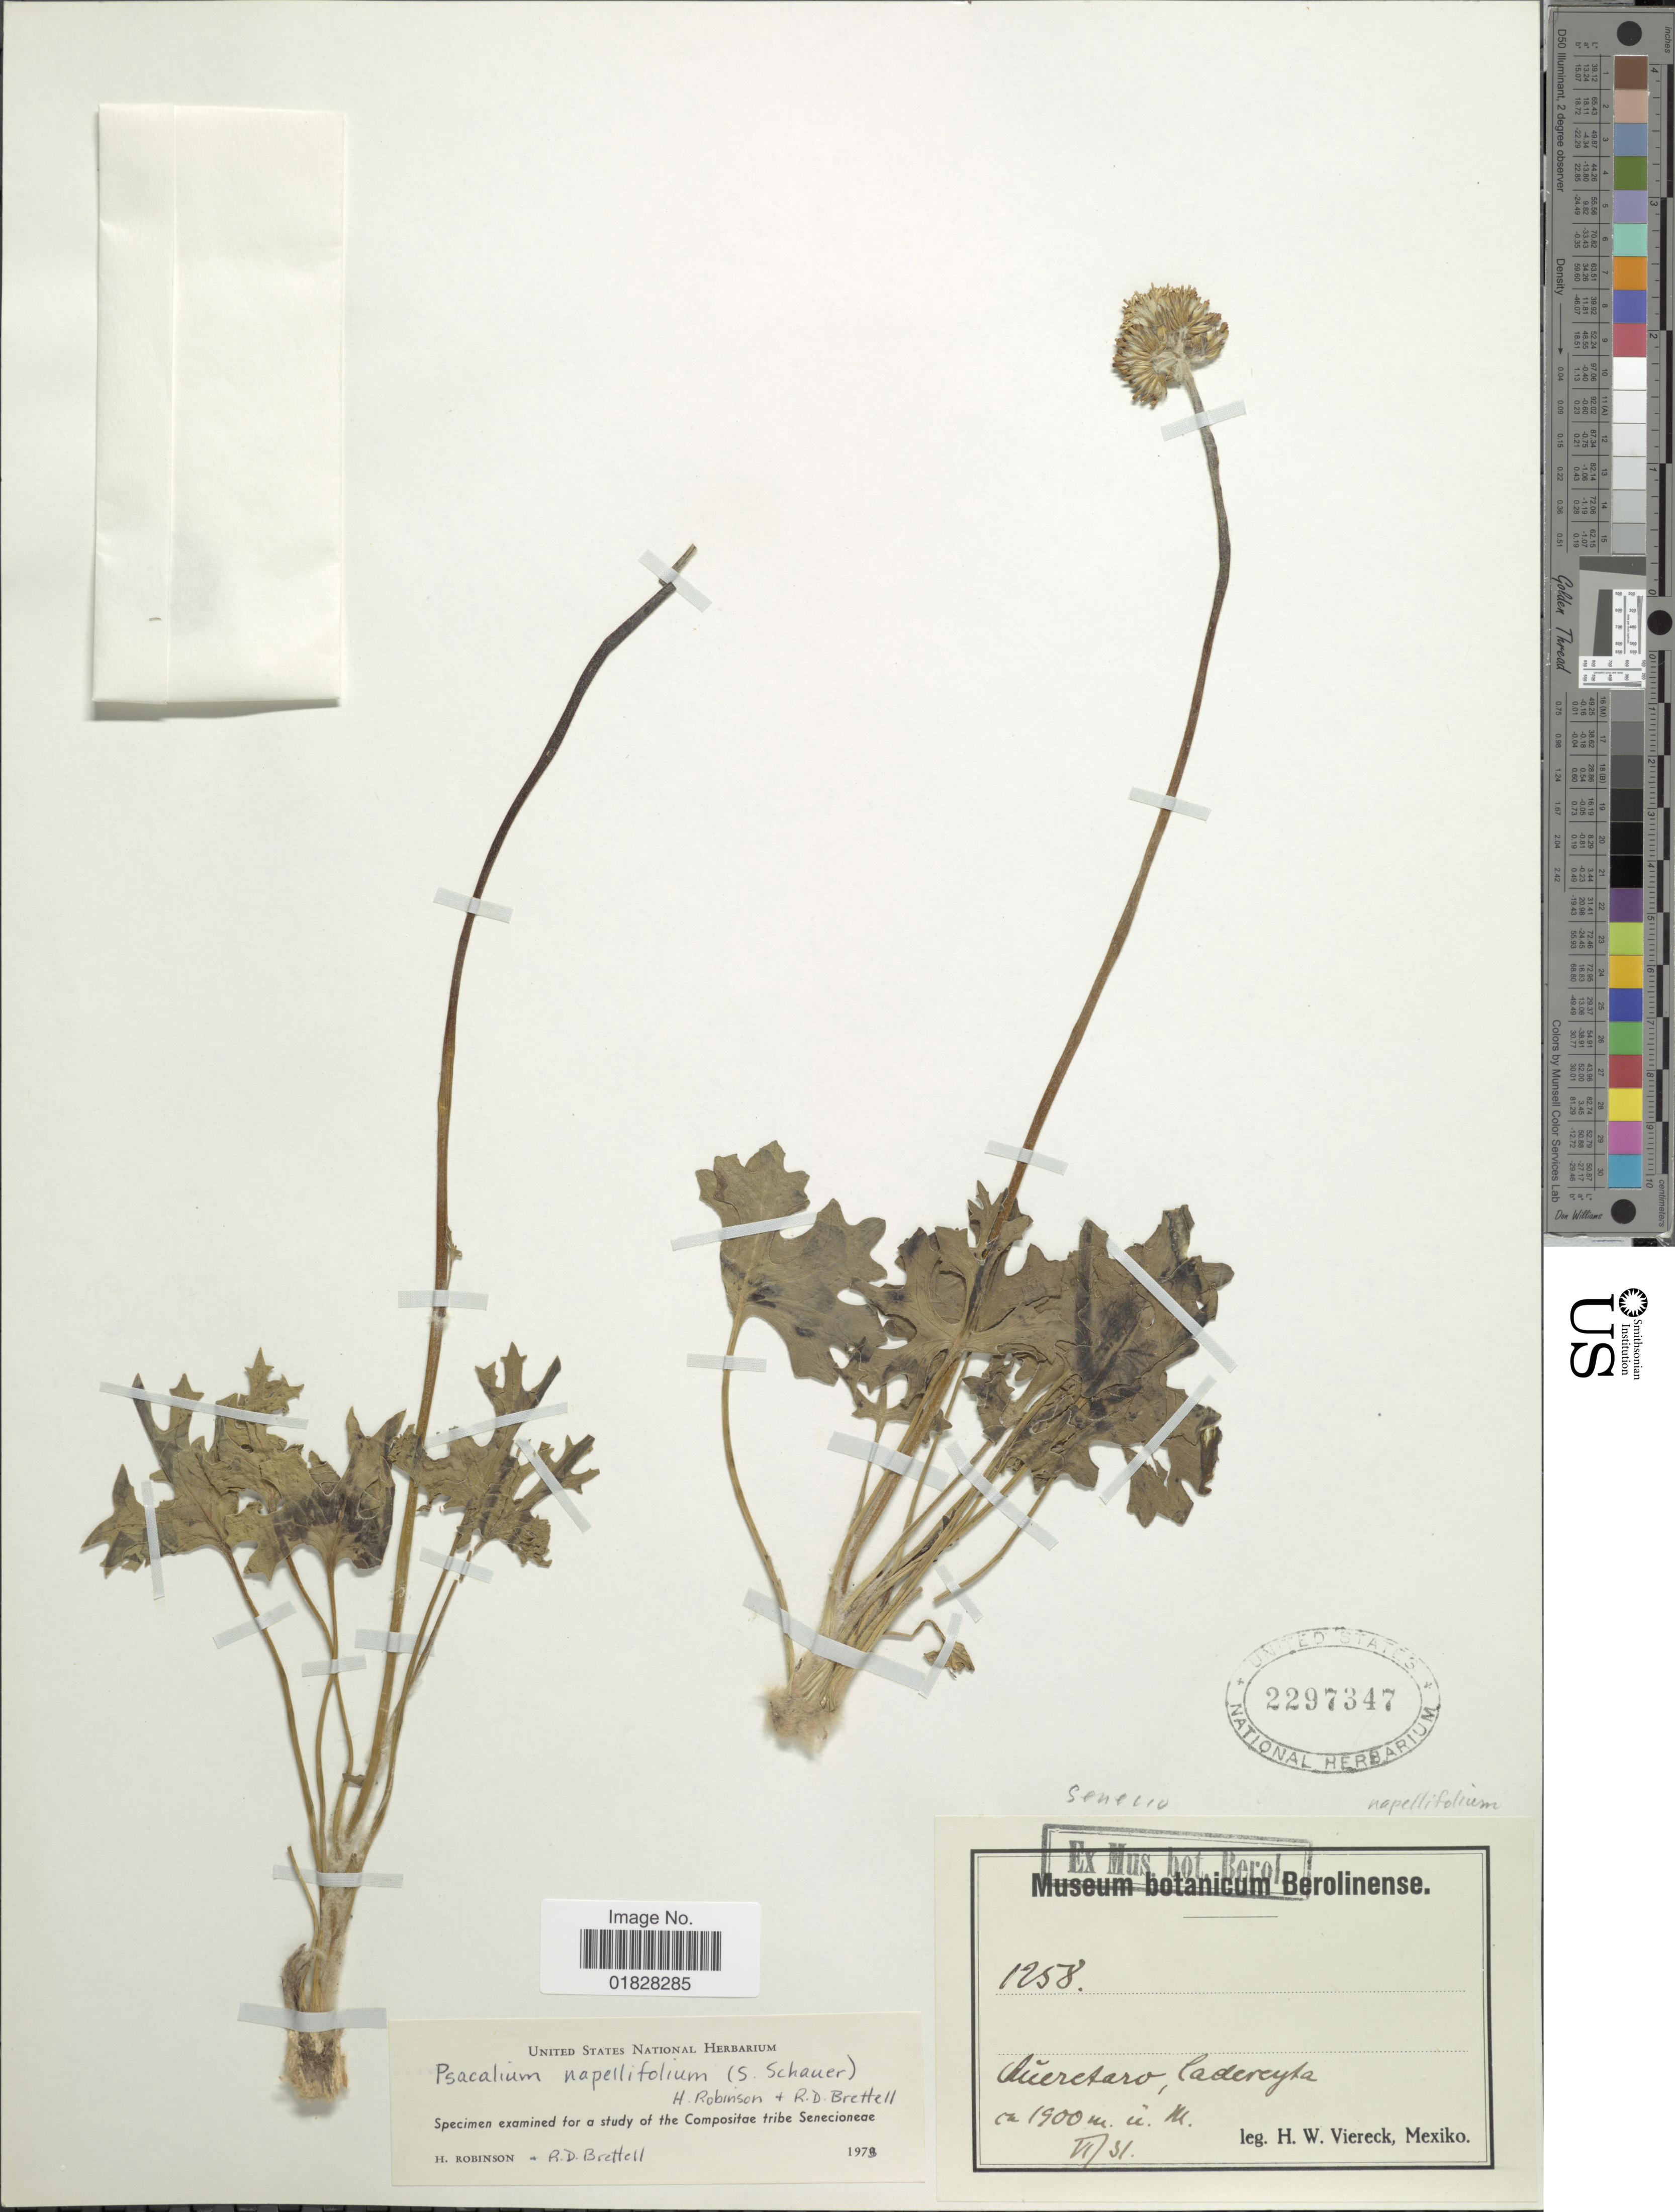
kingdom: Plantae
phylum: Tracheophyta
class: Magnoliopsida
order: Asterales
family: Asteraceae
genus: Psacalium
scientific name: Psacalium napellifolium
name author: (S. Schauer) H. Rob. & Brettell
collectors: H. W. Viereck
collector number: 1258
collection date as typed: Transcribed d/m/y: /6/31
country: Spain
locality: Chueretaro, Calatayud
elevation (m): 1900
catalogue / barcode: US 2297347